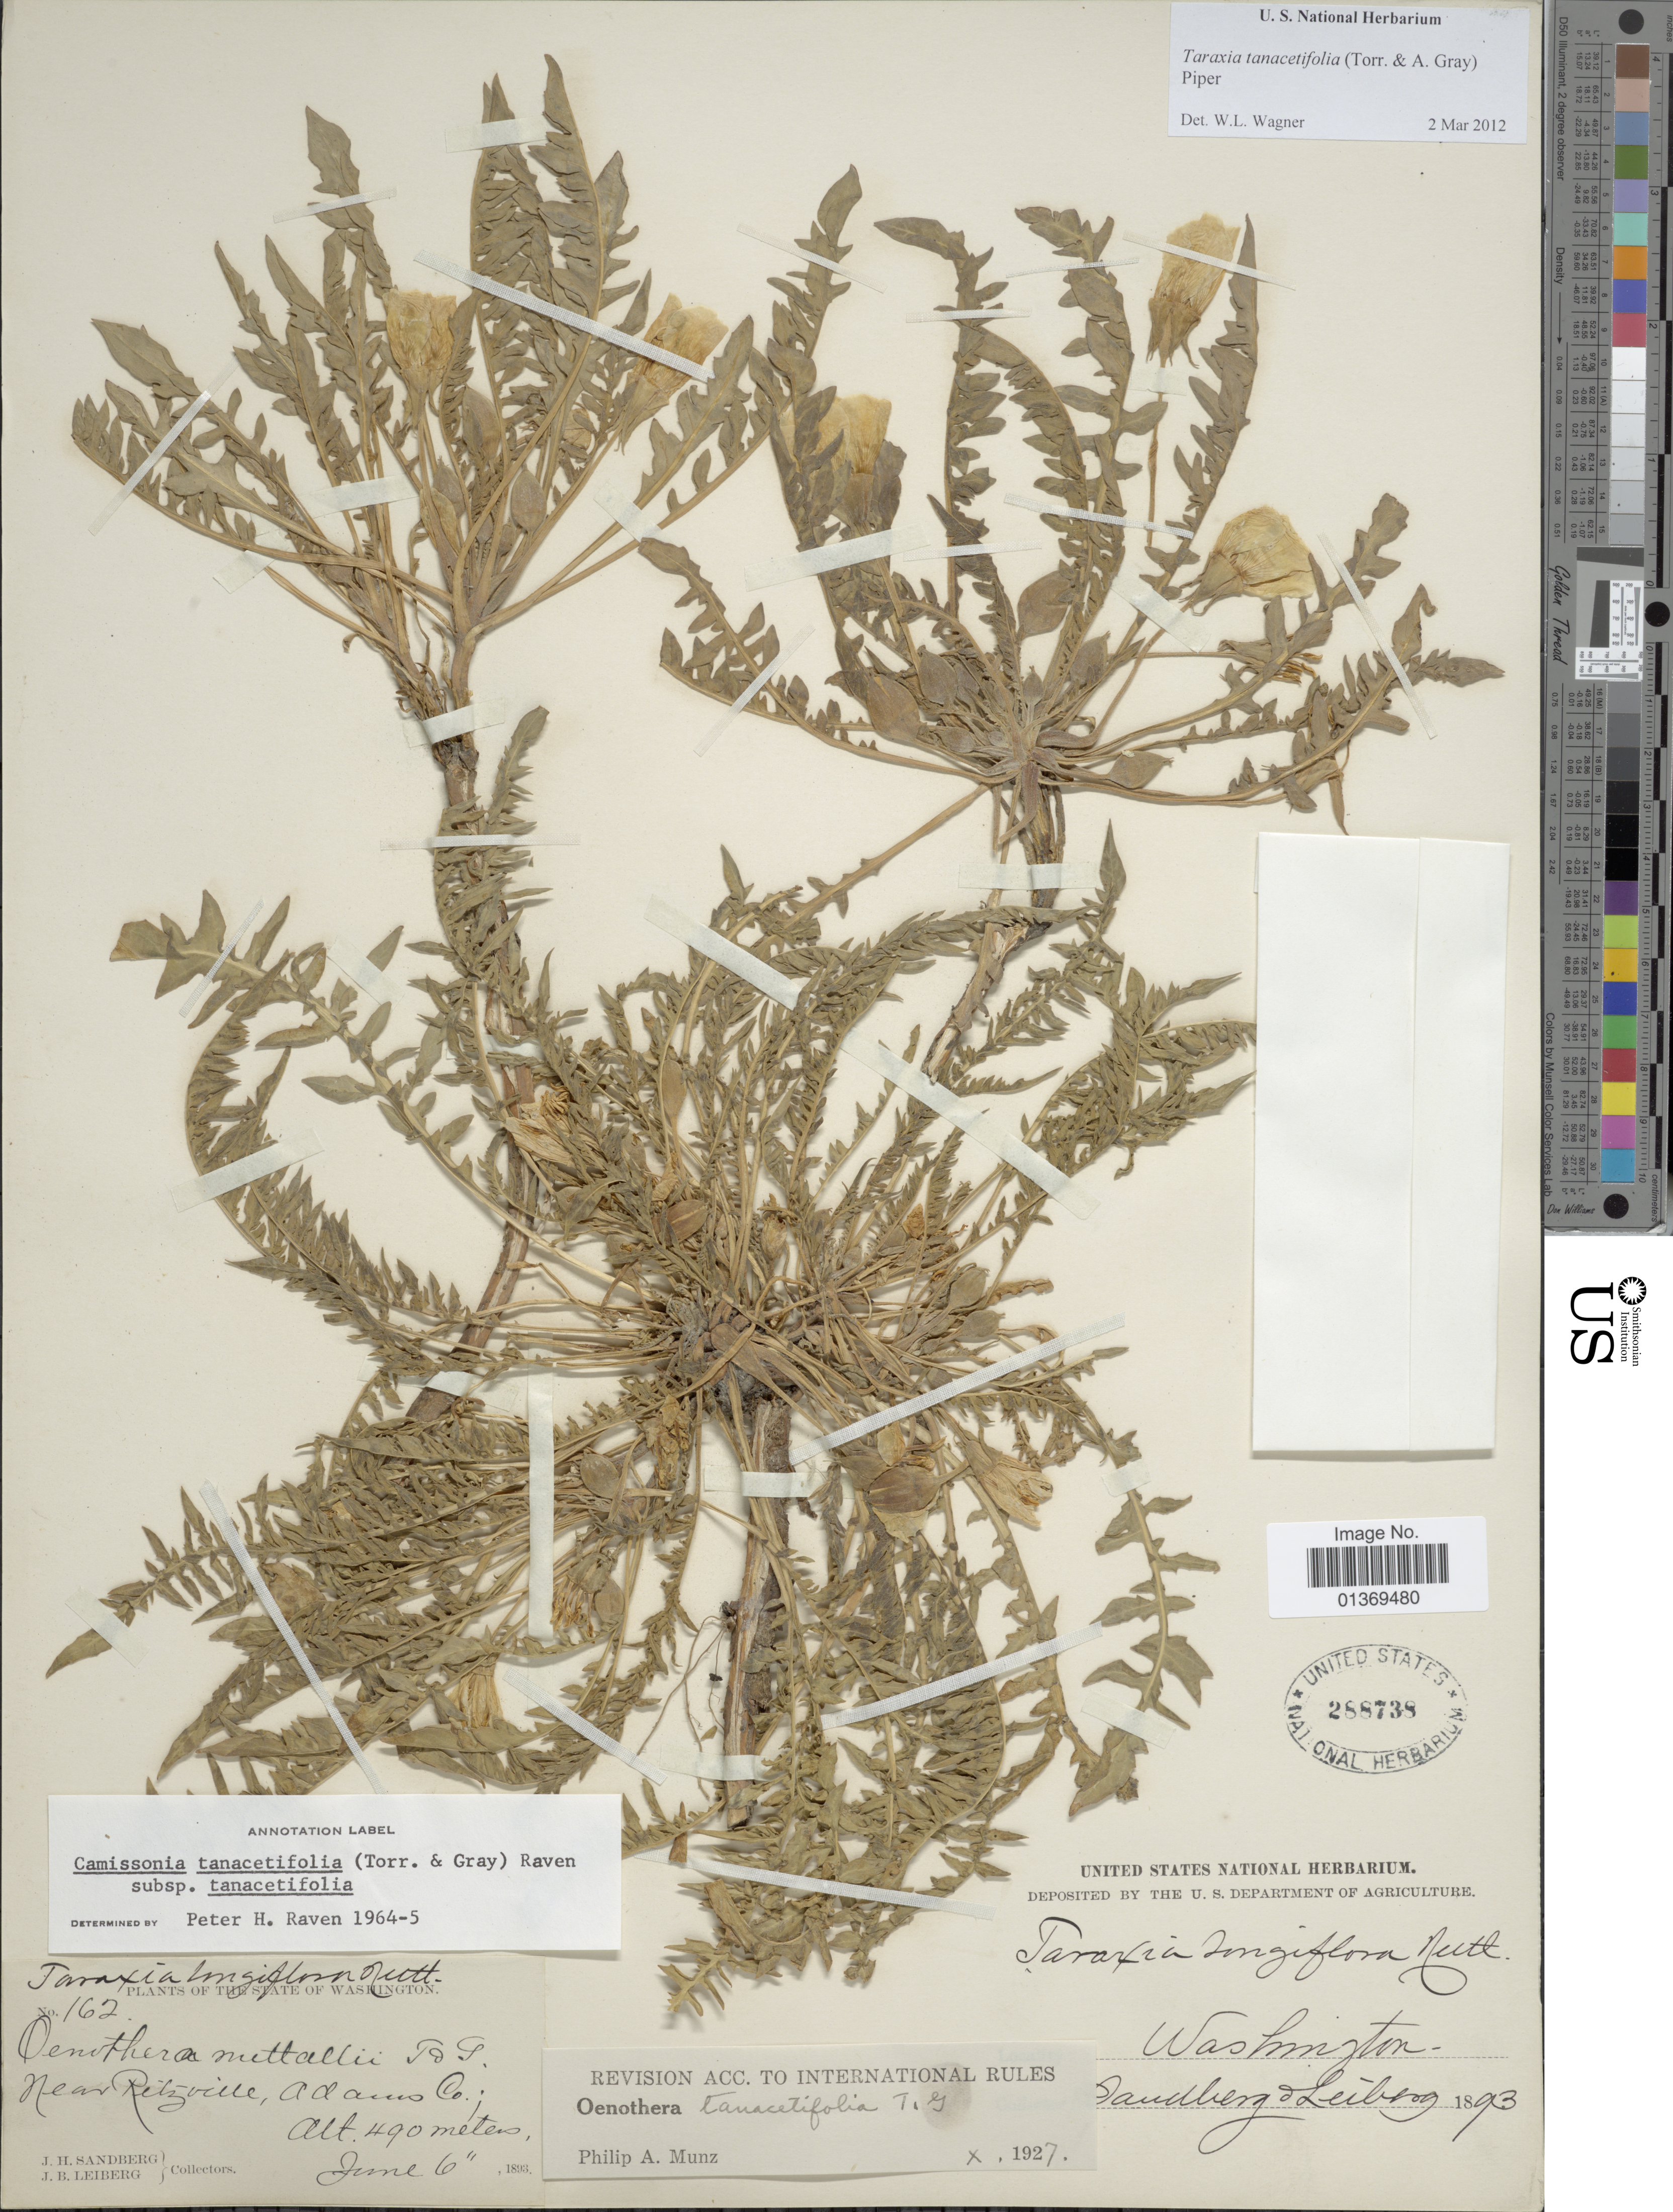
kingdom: Plantae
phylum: Tracheophyta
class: Magnoliopsida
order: Myrtales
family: Onagraceae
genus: Taraxia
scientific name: Taraxia tanacetifolia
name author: (Torr. & A. Gray) Piper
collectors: J. H. Sandberg & J. B. Leiberg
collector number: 162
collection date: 1893-06-06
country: United States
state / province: Washington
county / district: Adams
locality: Near Ritzville, Adams Co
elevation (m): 490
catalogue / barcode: US 288738